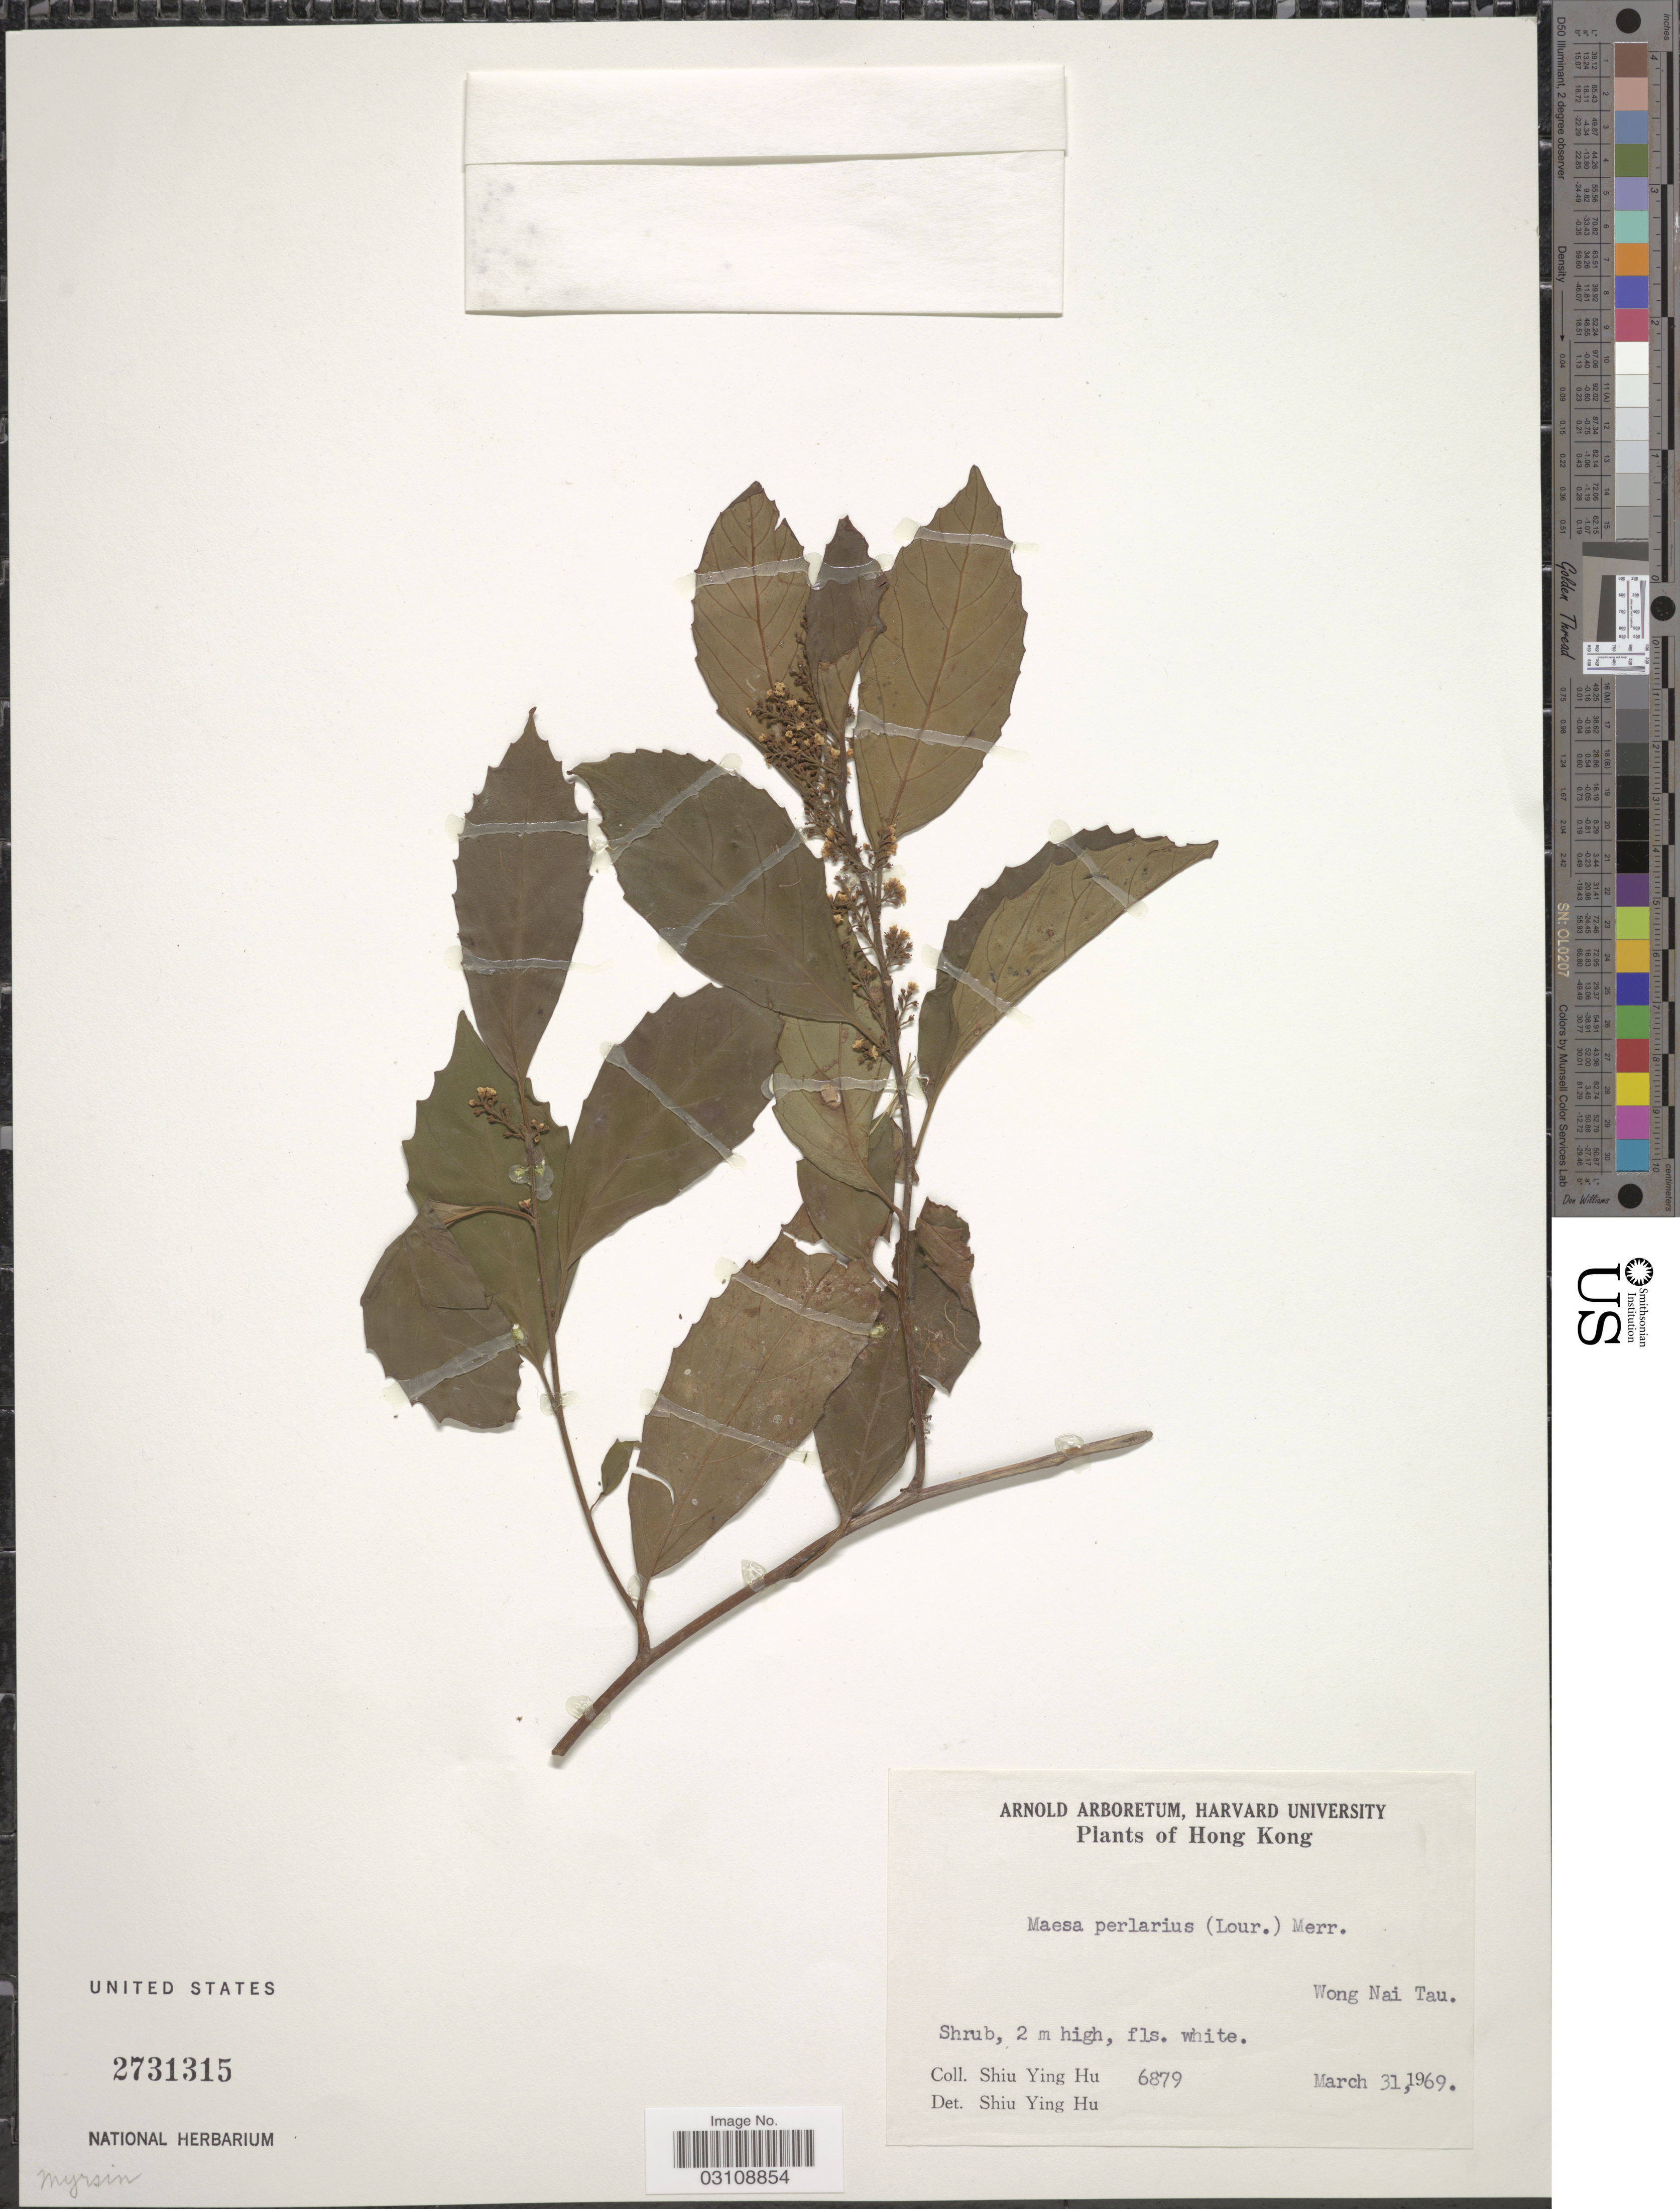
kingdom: Plantae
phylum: Tracheophyta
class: Magnoliopsida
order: Ericales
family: Primulaceae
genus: Maesa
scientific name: Maesa perlaria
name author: (Lour.) Merr.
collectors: S. Y. Hu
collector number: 6879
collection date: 1969-03-31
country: China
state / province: Hong Kong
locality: Wong Nai Tau.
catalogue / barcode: US 2731315